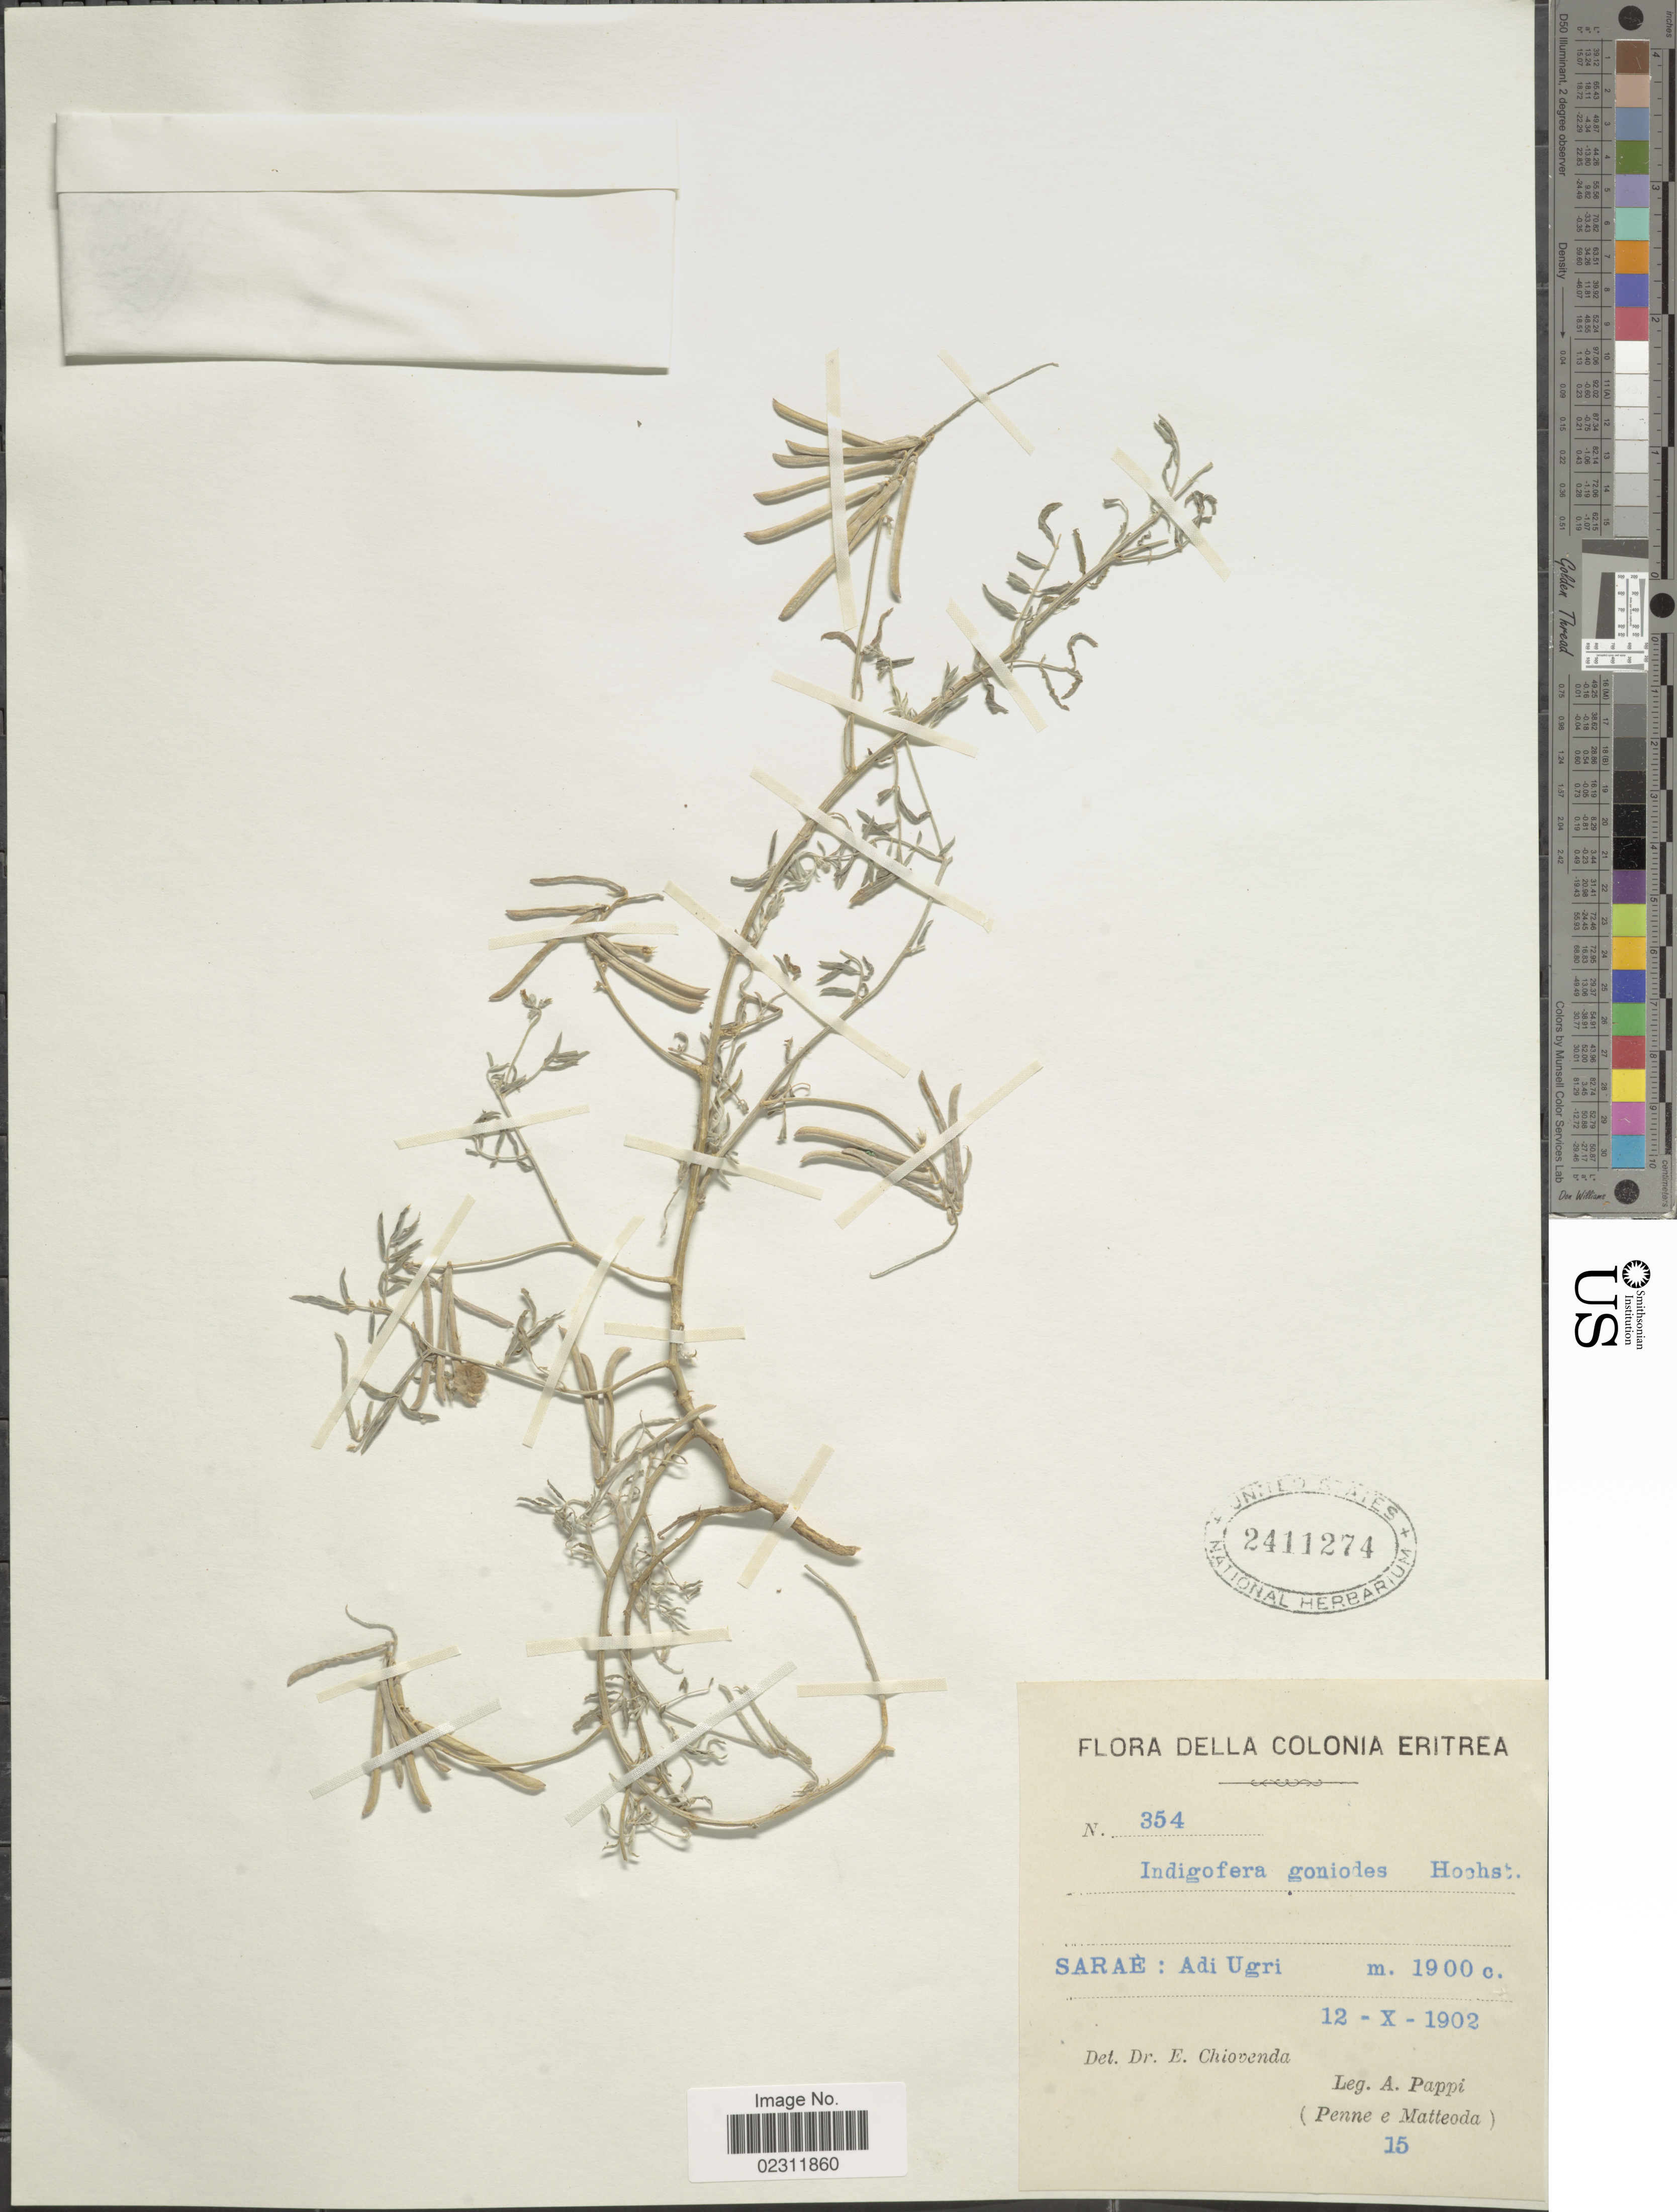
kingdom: Plantae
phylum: Tracheophyta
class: Magnoliopsida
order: Fabales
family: Fabaceae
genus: Indigofera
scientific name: Indigofera goniodes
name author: Hochst. ex Baker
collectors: A. Pappi, Penne & Matteoda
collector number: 354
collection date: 1902-10-12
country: Eritrea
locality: Sarae, Adi Ugri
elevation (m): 1900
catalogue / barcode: US 2411274